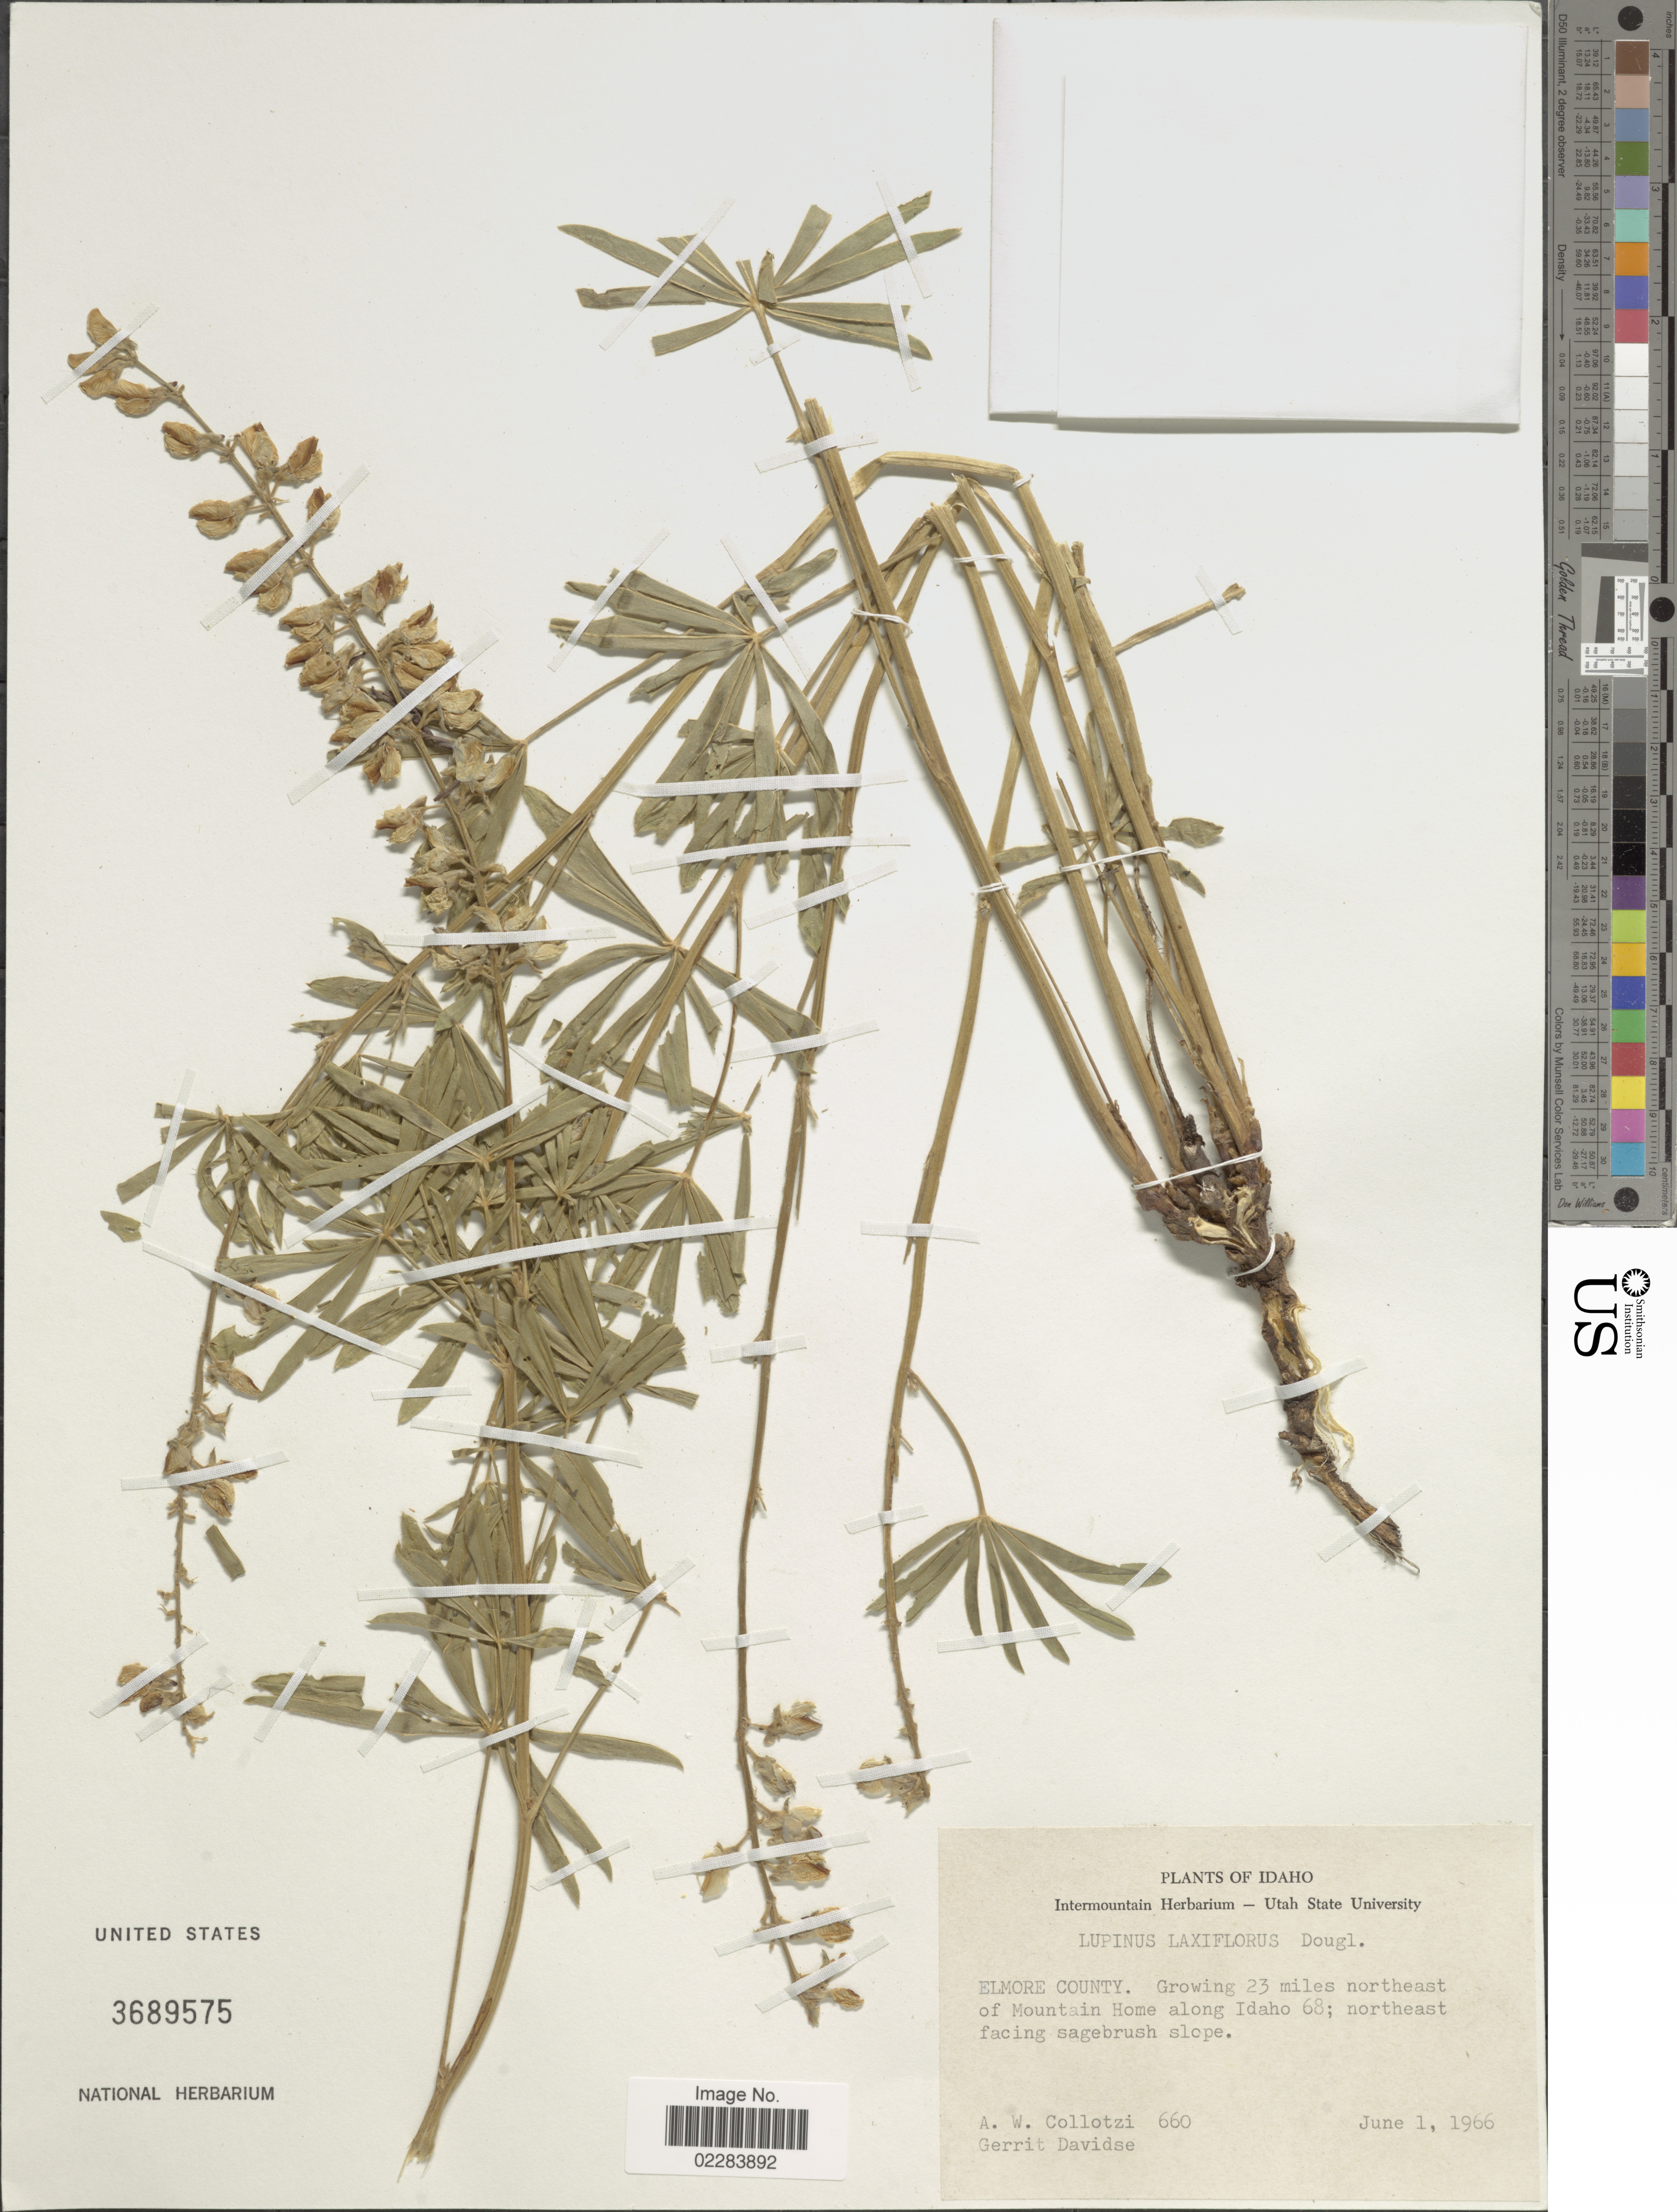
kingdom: Plantae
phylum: Tracheophyta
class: Magnoliopsida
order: Fabales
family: Fabaceae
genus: Lupinus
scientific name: Lupinus arbustus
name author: Lindl.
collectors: A. W. Collotzi & G. Davidse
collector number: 660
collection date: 1966-06-01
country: United States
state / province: Idaho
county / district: Elmore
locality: Elmore county. Growing 23 miles northeast of Mountainn Home along Idaho 68; northeast facing sagebrush slope.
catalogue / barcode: US 3689575